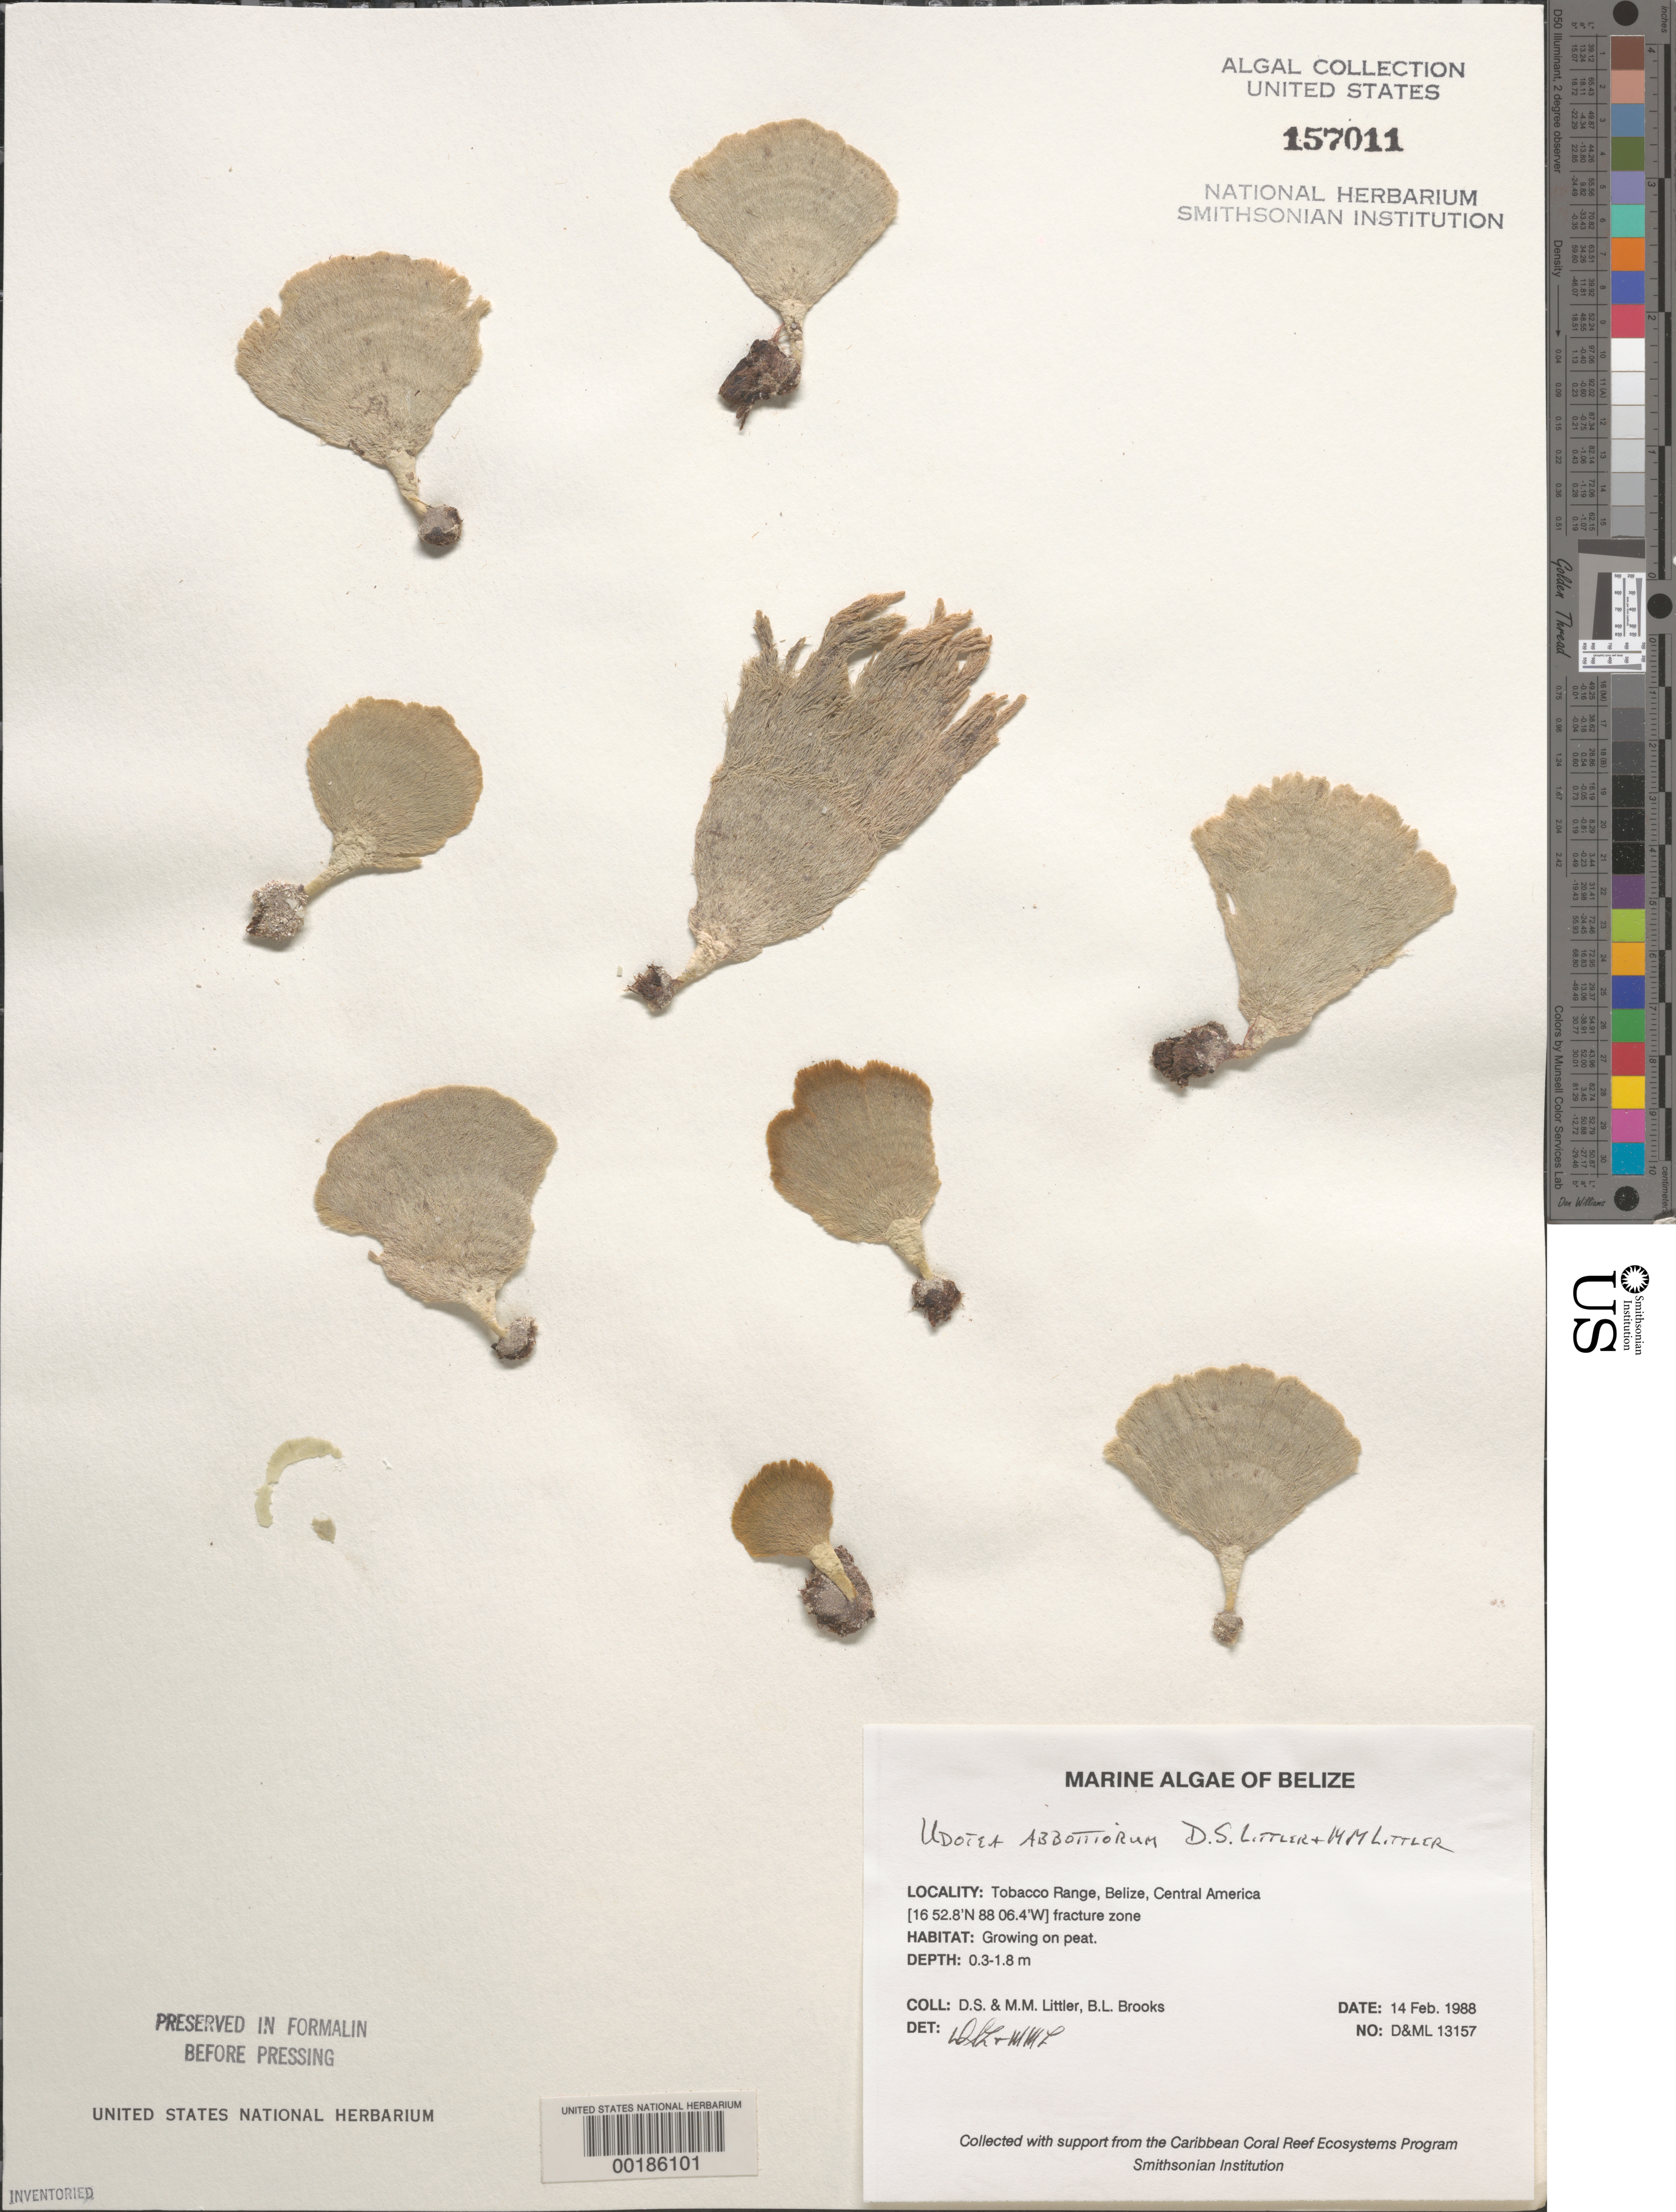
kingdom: Plantae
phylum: Chlorophyta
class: Ulvophyceae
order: Bryopsidales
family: Udoteaceae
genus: Udotea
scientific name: Udotea abbottiorum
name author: D.S. Littler & Littler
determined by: Littler, D. S.; Littler, M. M.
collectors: D. S. Littler, M. M. Littler & B. Brooks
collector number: D&ML 13157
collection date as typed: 14 Feb 1988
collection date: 1988-02-14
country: Belize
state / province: Stann Creek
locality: Tobacco Range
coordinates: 16 52' 48" N, 88 06' 24" W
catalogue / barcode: US 157011